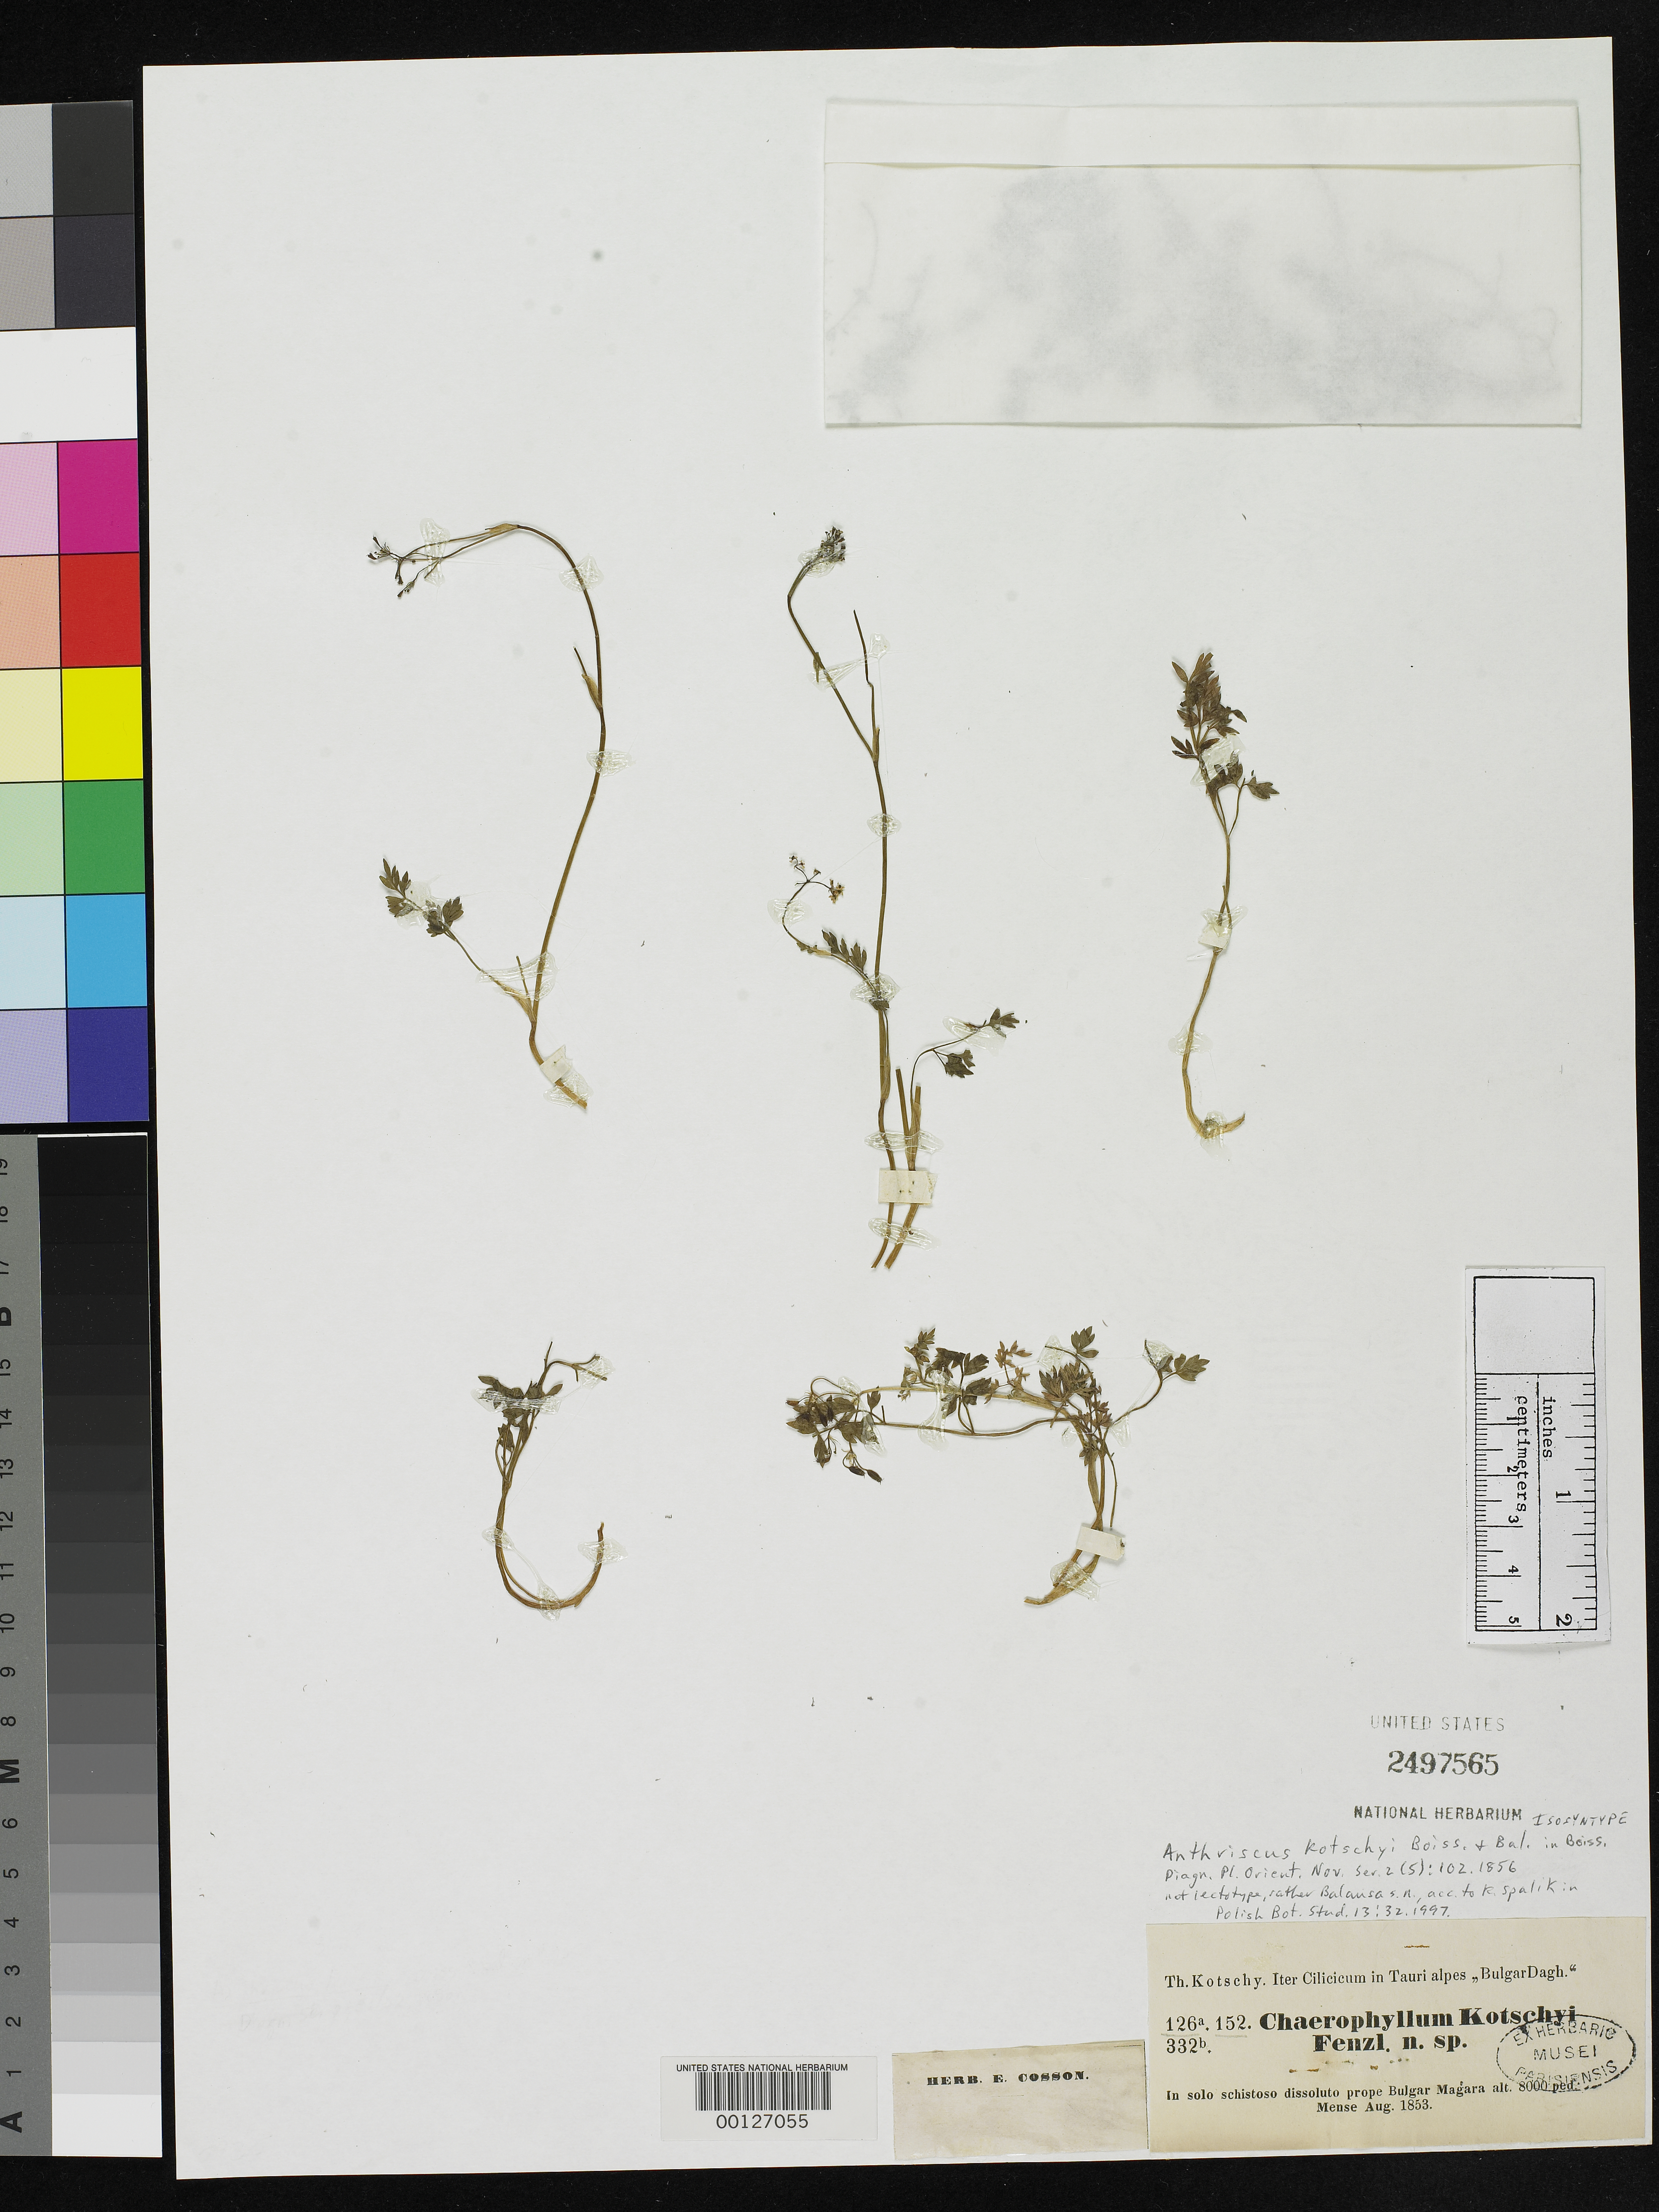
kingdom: Plantae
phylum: Tracheophyta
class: Magnoliopsida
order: Apiales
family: Apiaceae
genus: Anthriscus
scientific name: Anthriscus kotschyi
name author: Boiss. & Balansa in Boiss.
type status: Isosyntype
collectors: K. G. Kotschy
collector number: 152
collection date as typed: Aug 1853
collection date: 1853-08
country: Turkey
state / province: Cilicia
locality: In Soloschistoso dissoluto prope Bulgar Magara.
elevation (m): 2438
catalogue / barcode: US 2497565